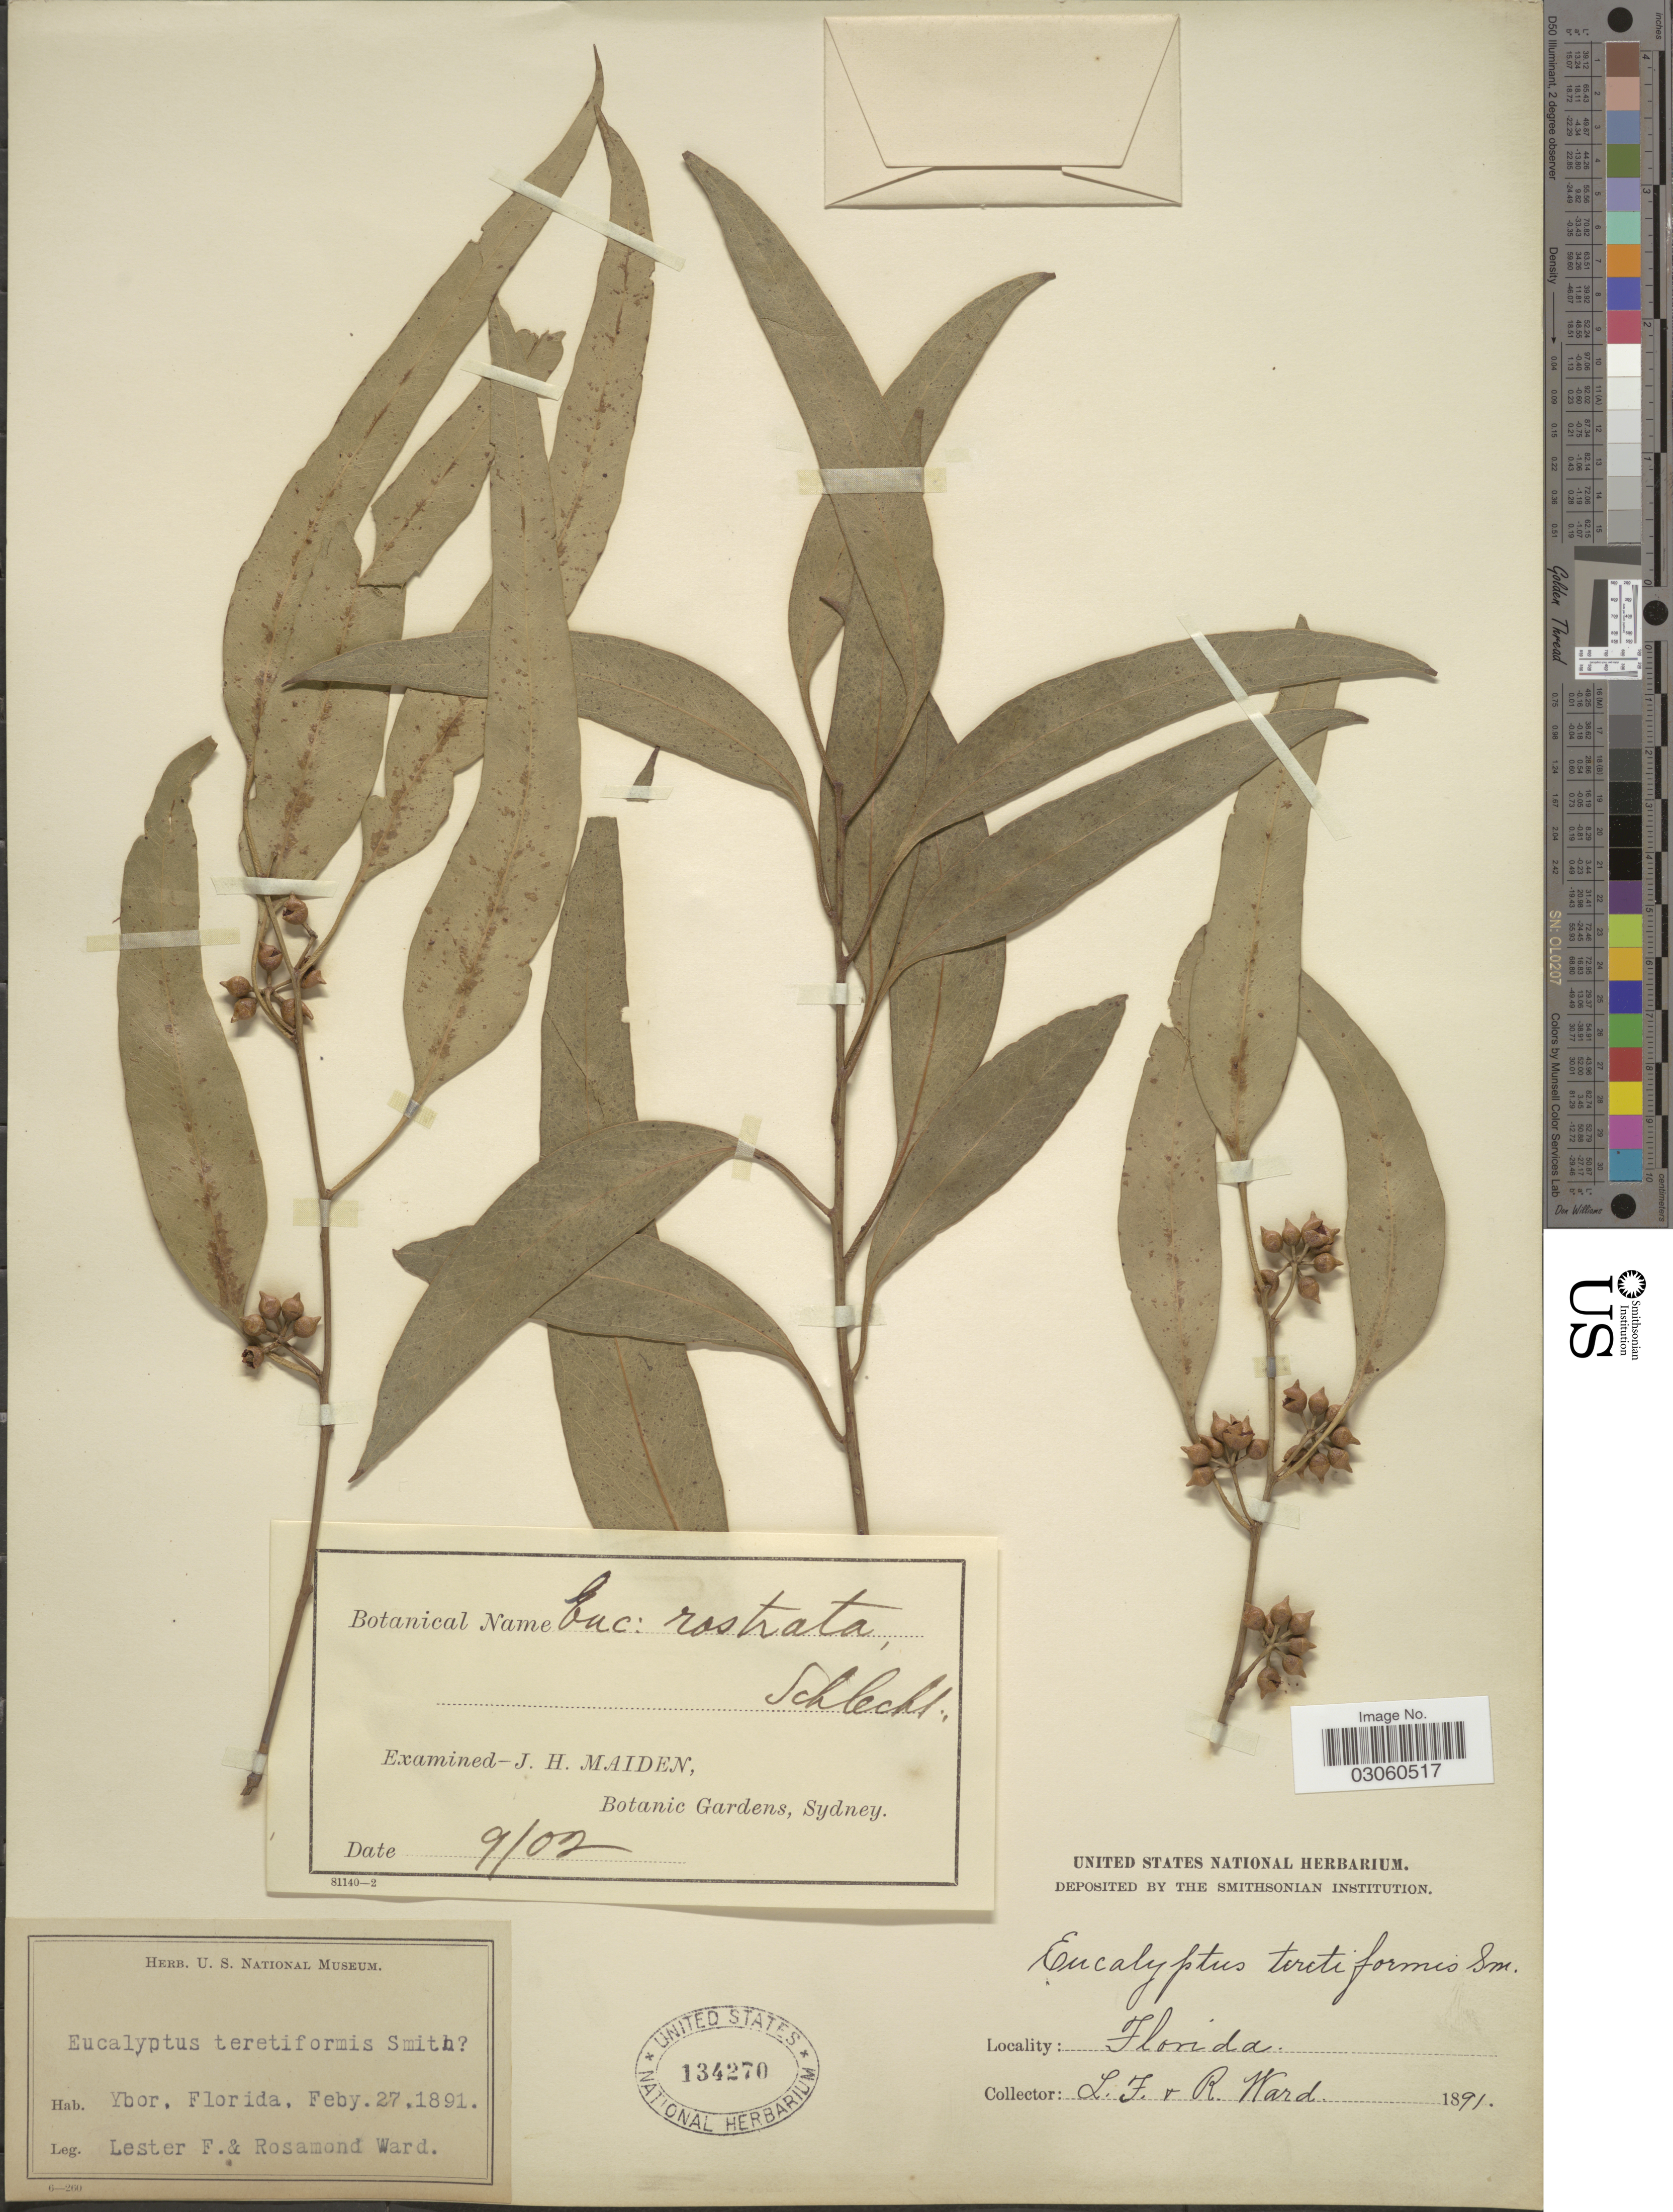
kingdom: Plantae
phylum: Tracheophyta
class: Magnoliopsida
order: Myrtales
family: Myrtaceae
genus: Eucalyptus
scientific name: Eucalyptus rostrata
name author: Schltdl.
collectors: L. F. Ward & R. Ward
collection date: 1891-02-27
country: United States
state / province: Florida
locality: Ybor.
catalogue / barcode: US 134270